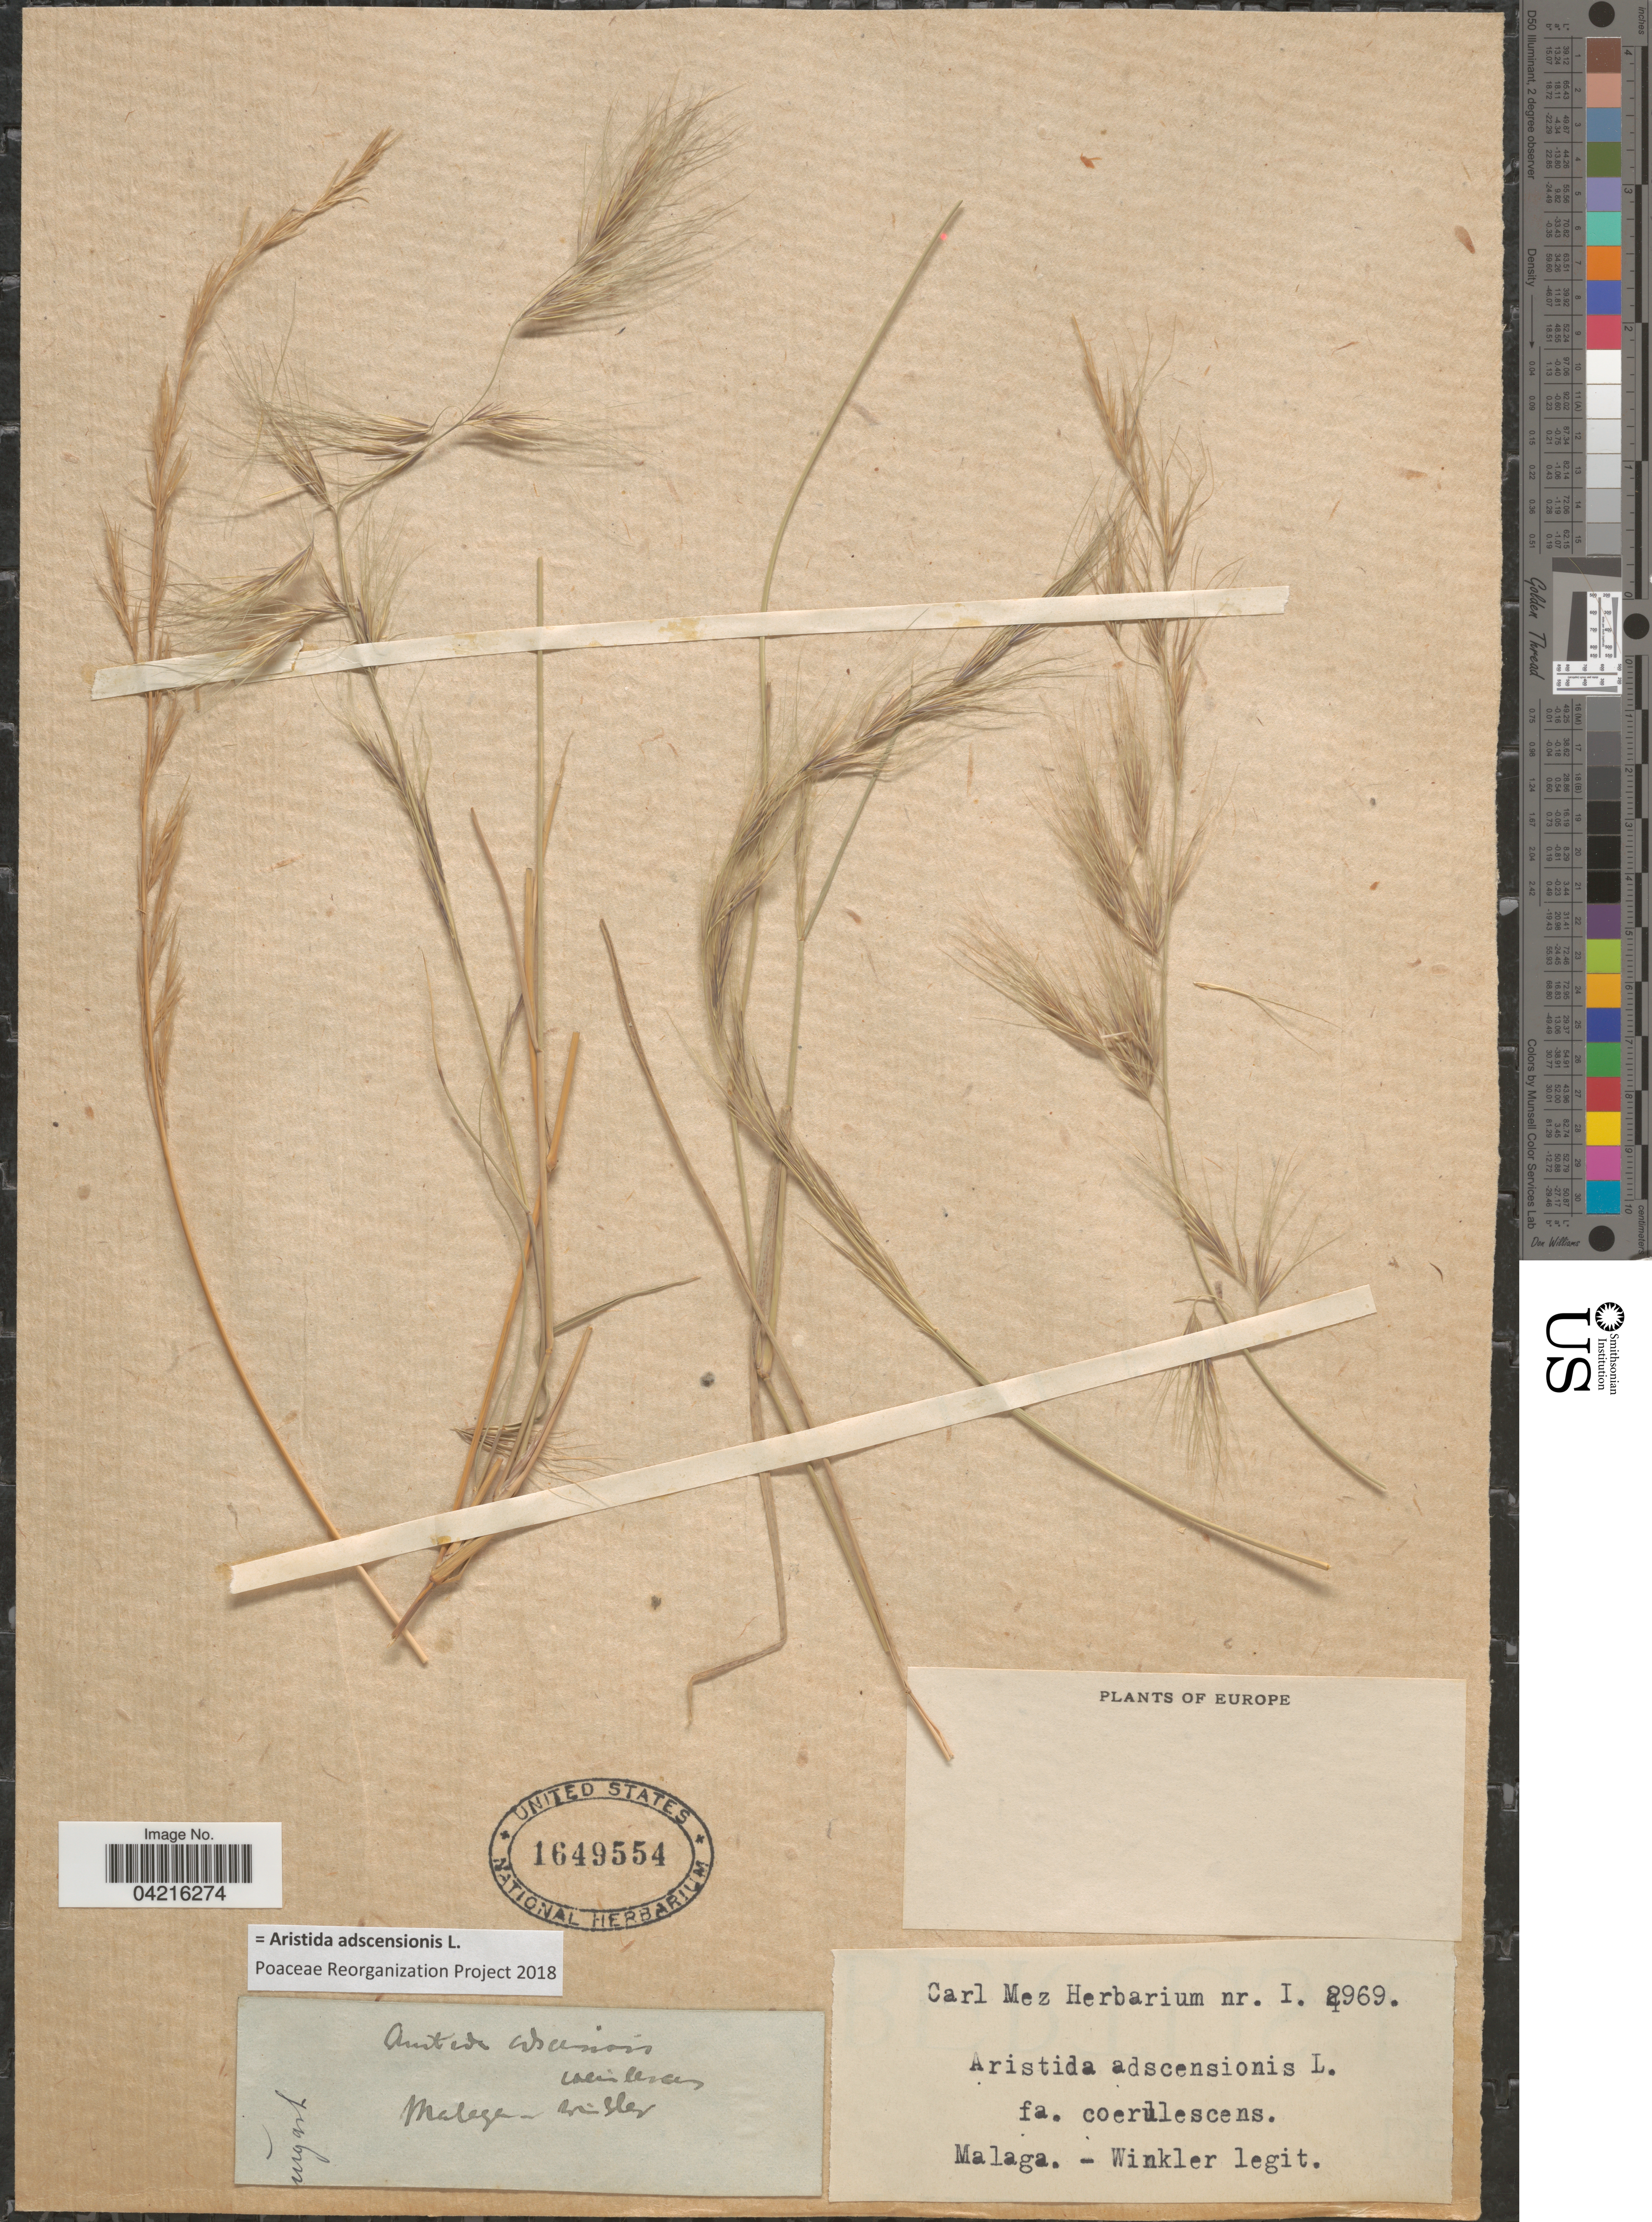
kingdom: Plantae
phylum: Tracheophyta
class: Liliopsida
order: Poales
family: Poaceae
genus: Aristida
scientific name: Aristida adscensionis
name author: L.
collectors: -. Winkler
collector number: I.2969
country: Spain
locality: Europe. Malaga.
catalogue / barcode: US 1649554